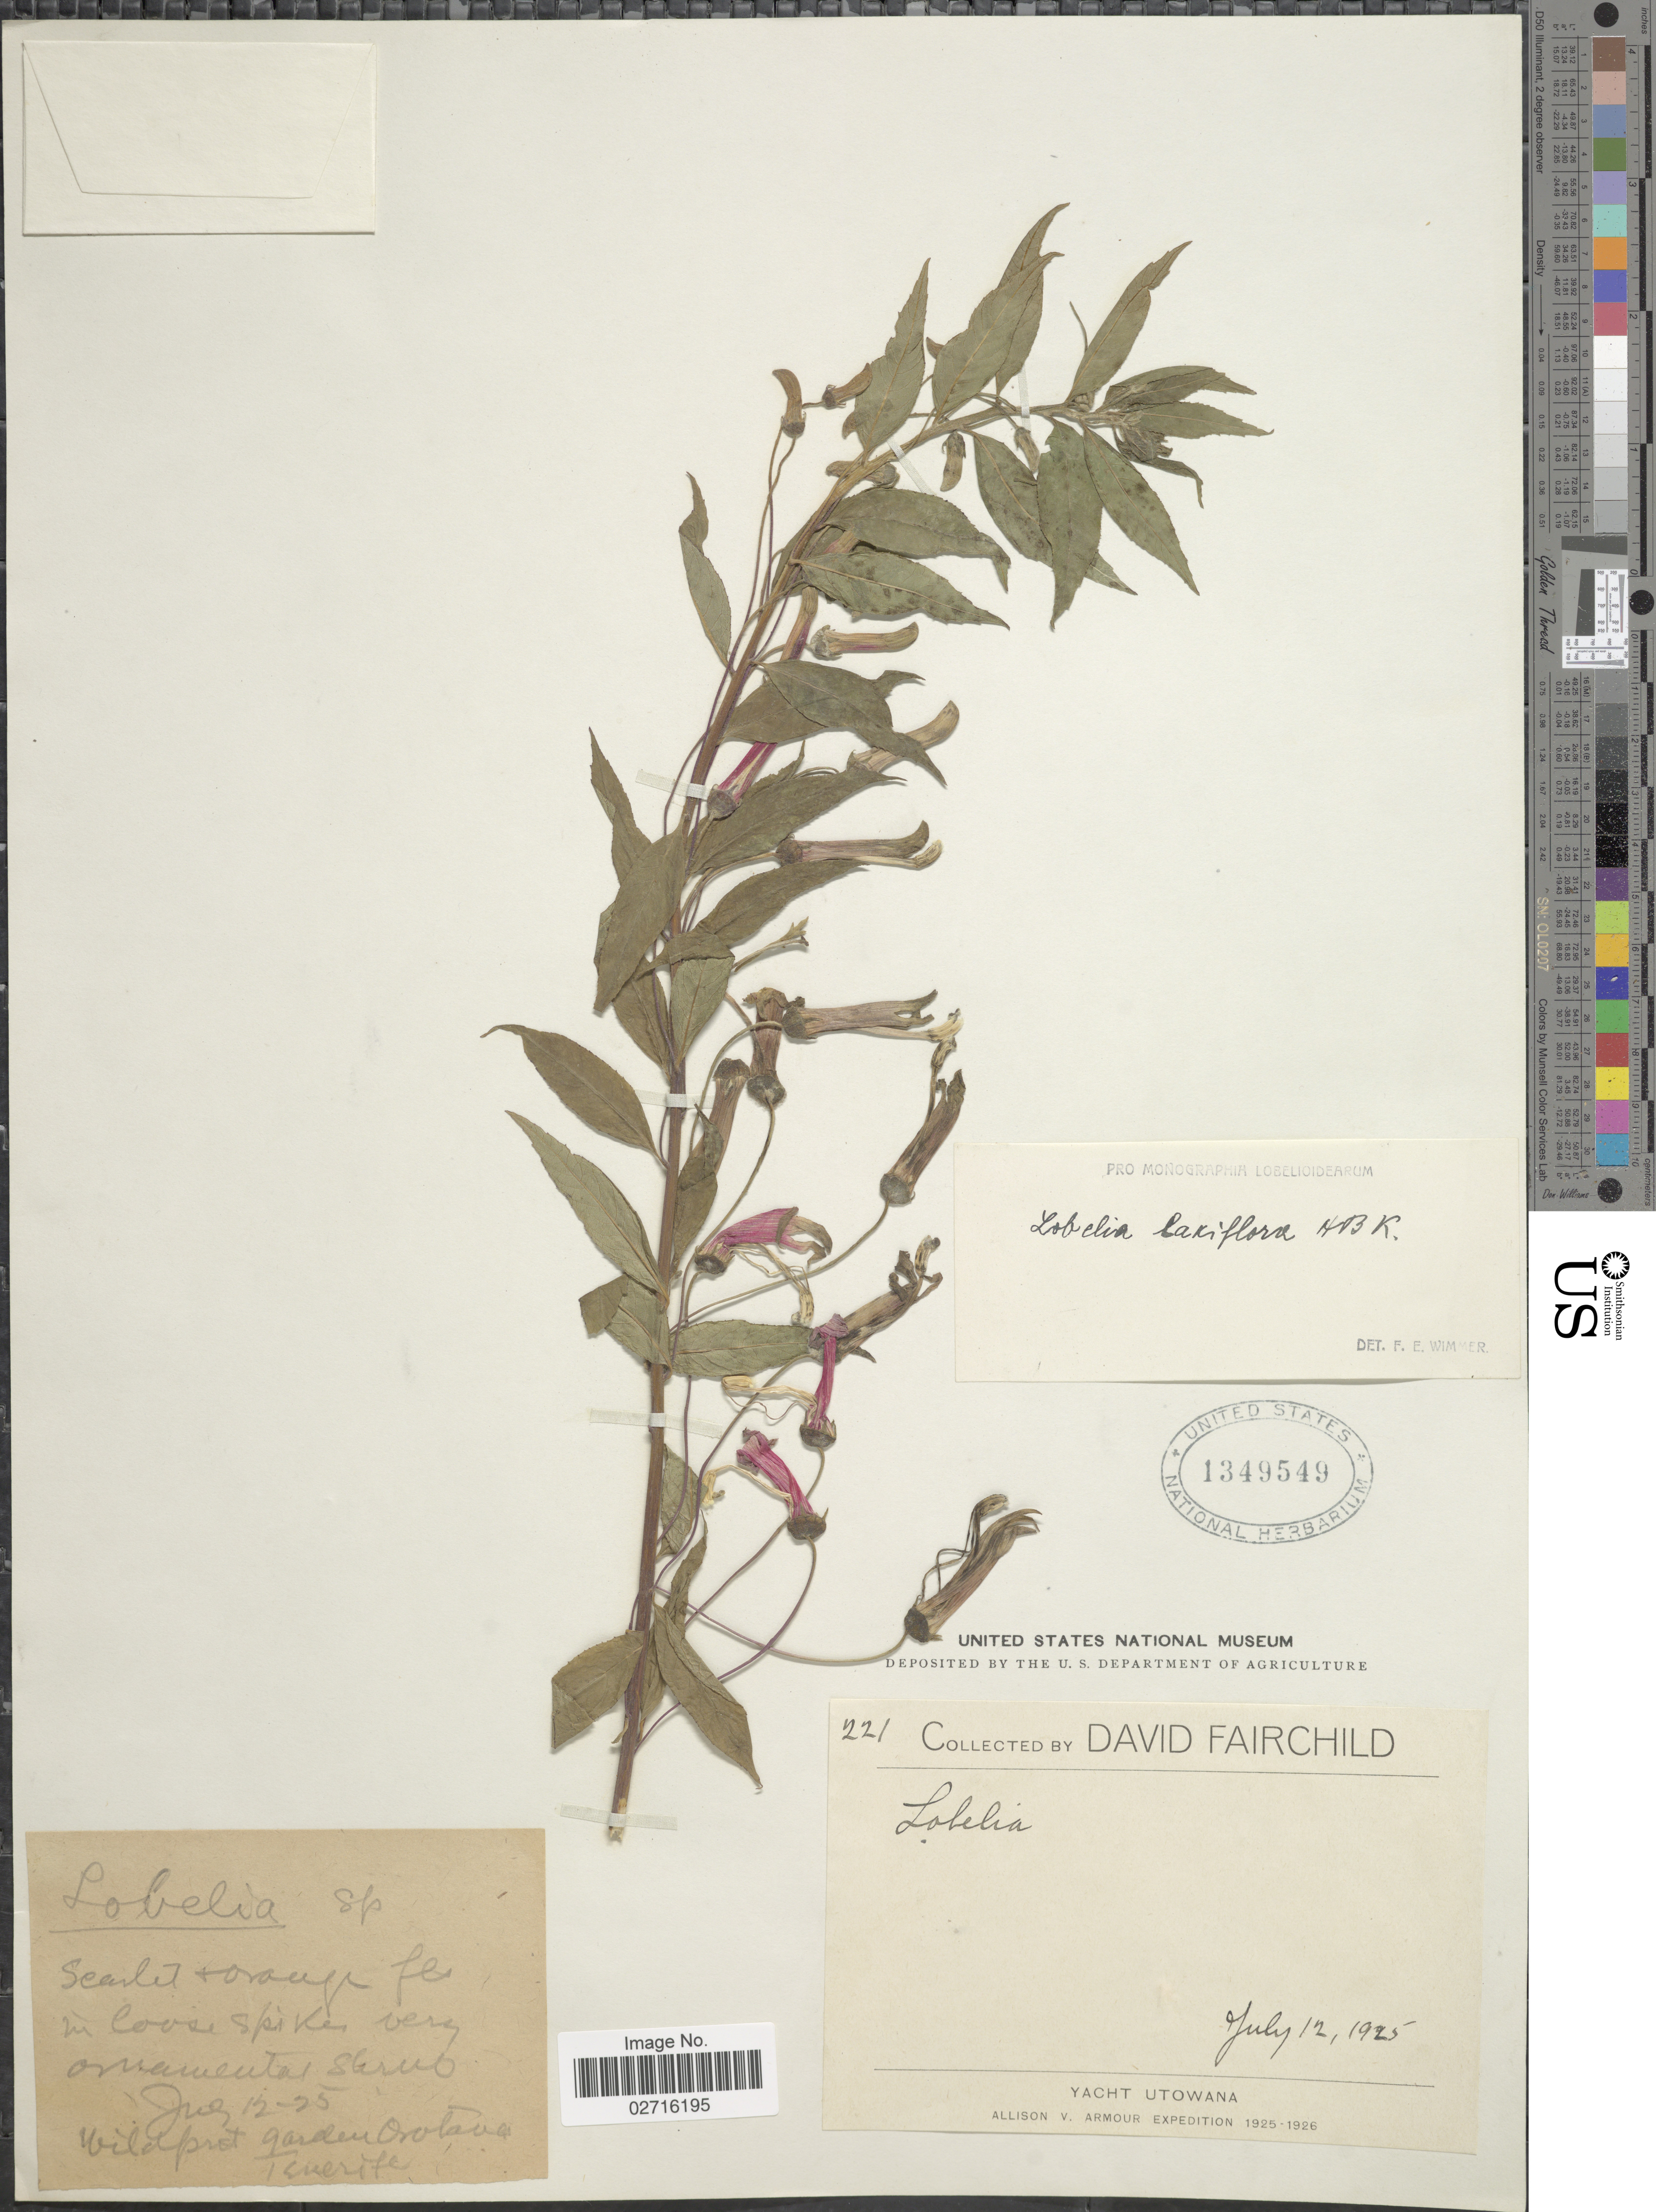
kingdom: Plantae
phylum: Tracheophyta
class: Magnoliopsida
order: Asterales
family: Campanulaceae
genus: Lobelia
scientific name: Lobelia laxiflora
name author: Kunth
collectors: D. Fairchild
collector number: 221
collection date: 1925-07-12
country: Spain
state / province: Canarias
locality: Wildpret garden Orotava, Tenerife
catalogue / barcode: US 1349549